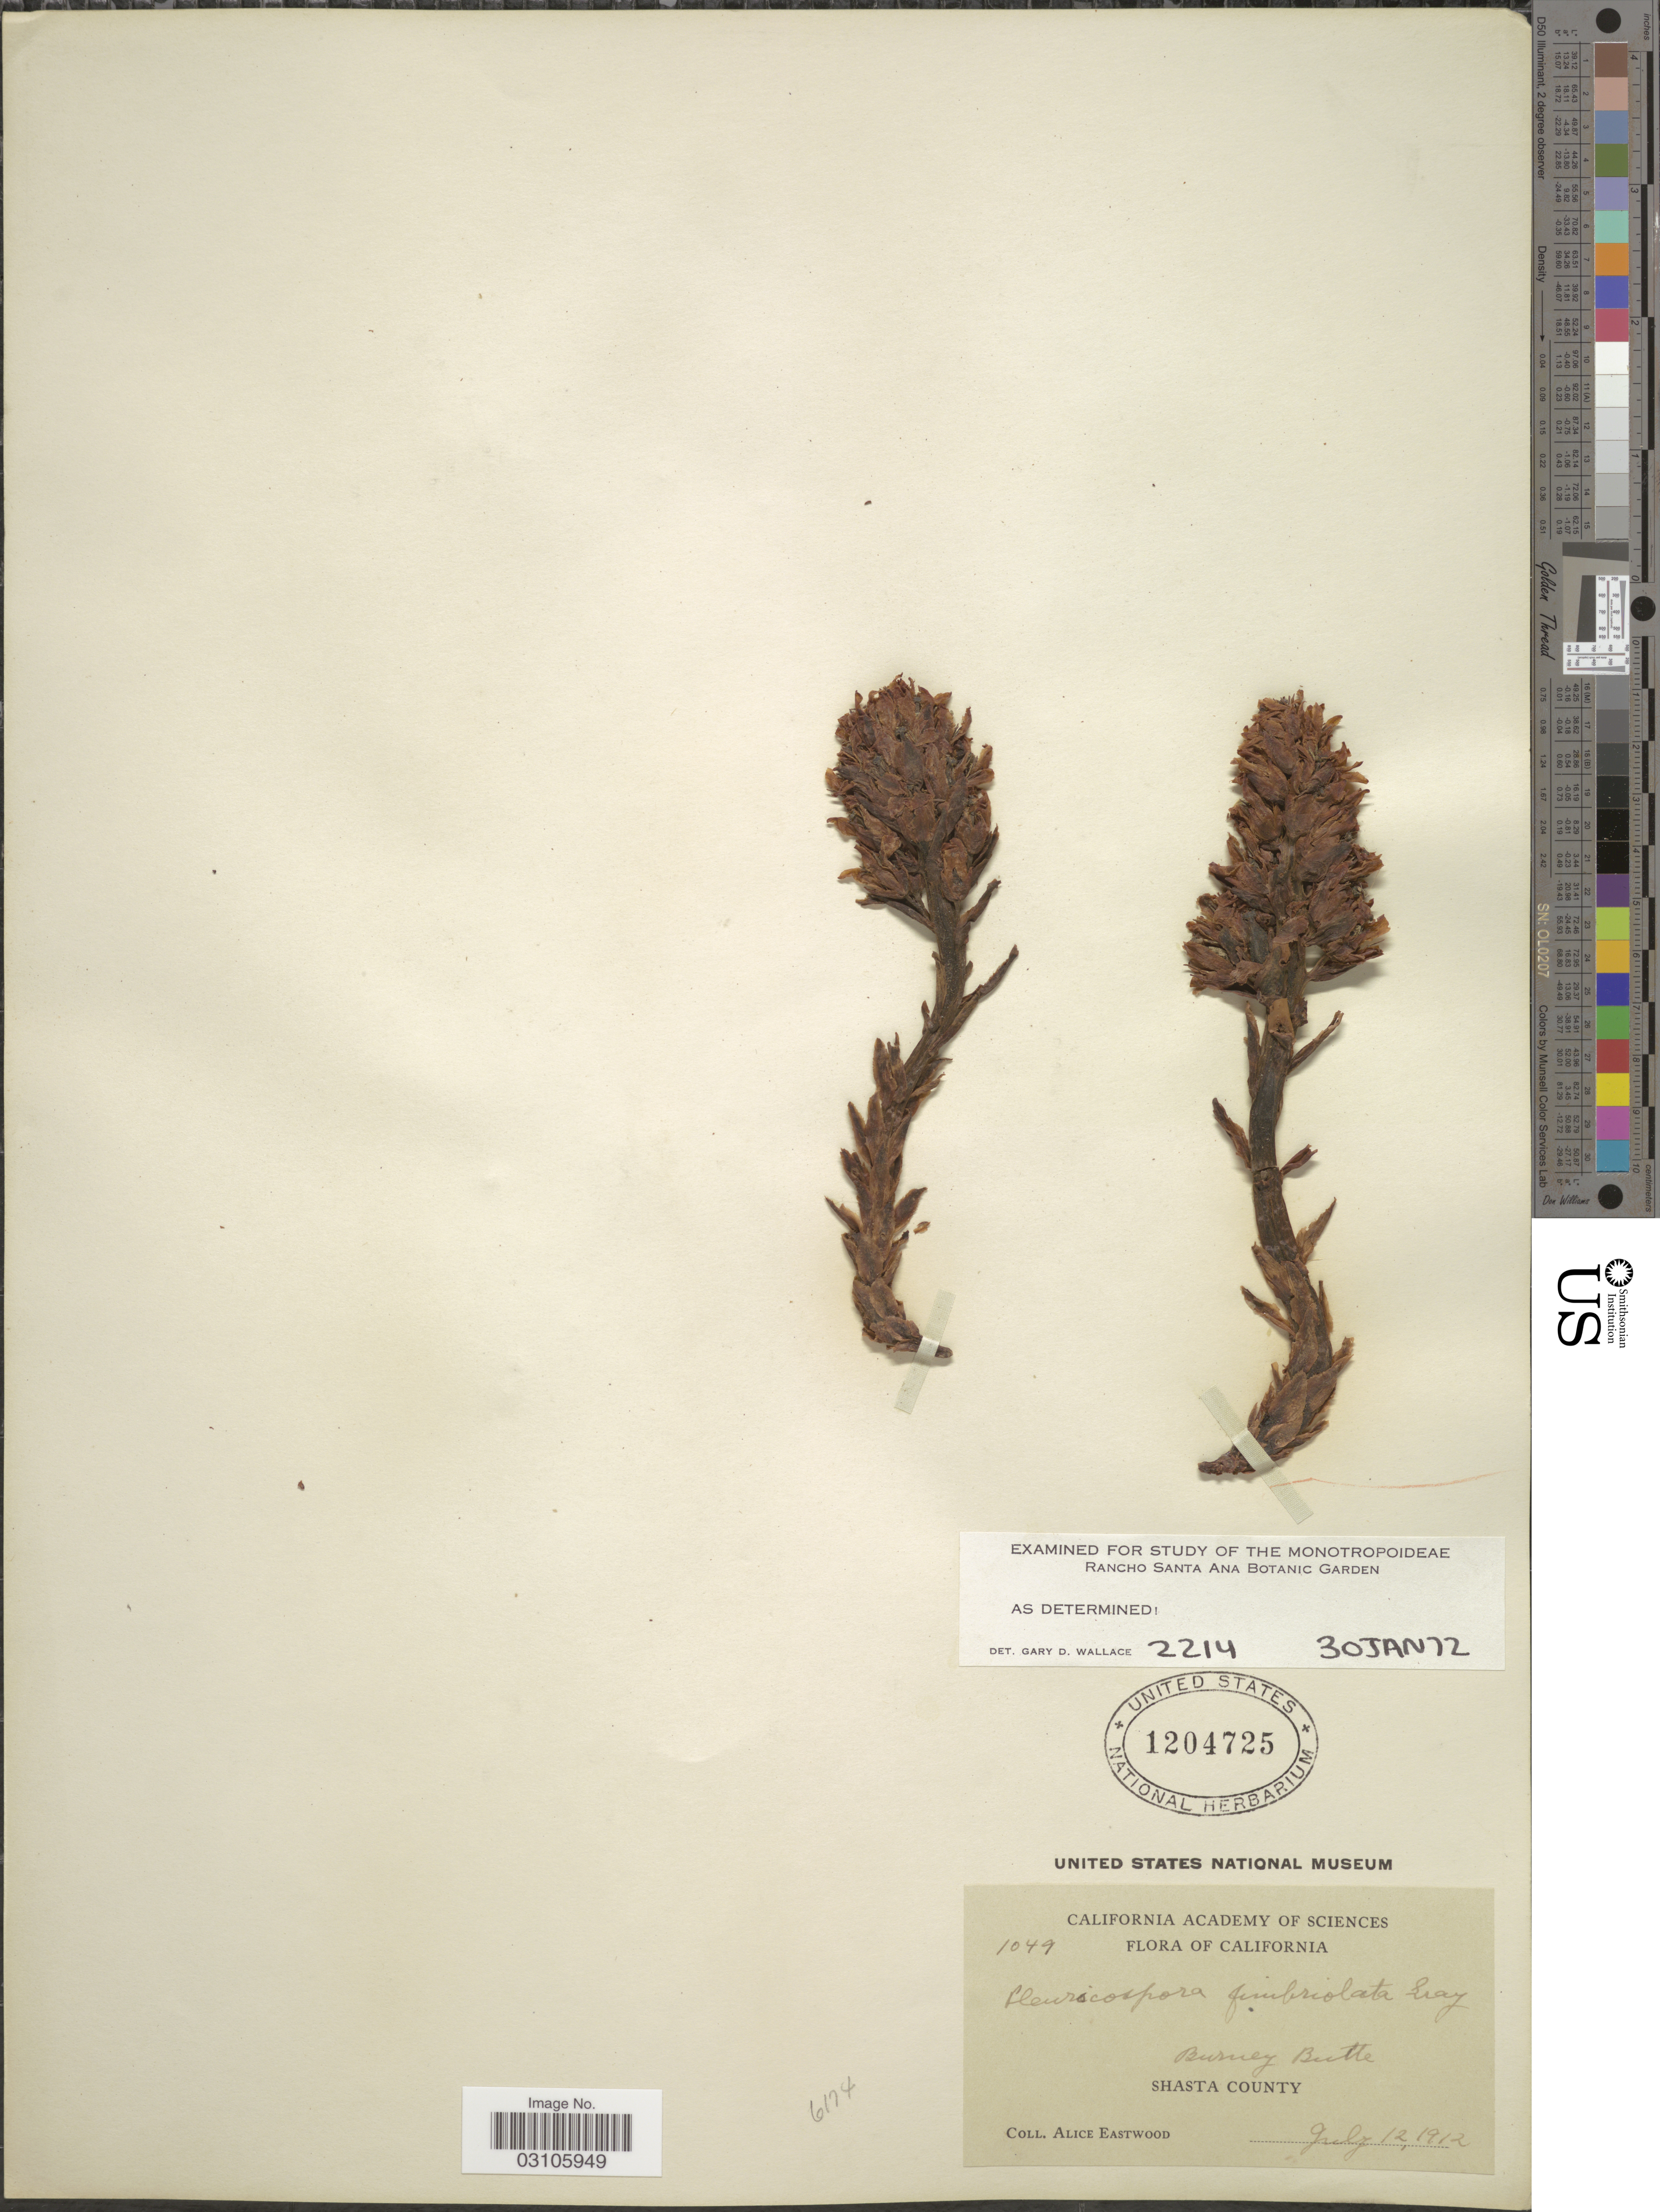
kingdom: Plantae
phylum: Tracheophyta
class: Magnoliopsida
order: Ericales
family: Ericaceae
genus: Pleuricospora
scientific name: Pleuricospora sp.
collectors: A. Eastwood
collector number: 1049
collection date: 1912-07-12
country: United States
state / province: California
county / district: Shasta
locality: Burney Butte. Shasta County.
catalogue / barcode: US 1204725